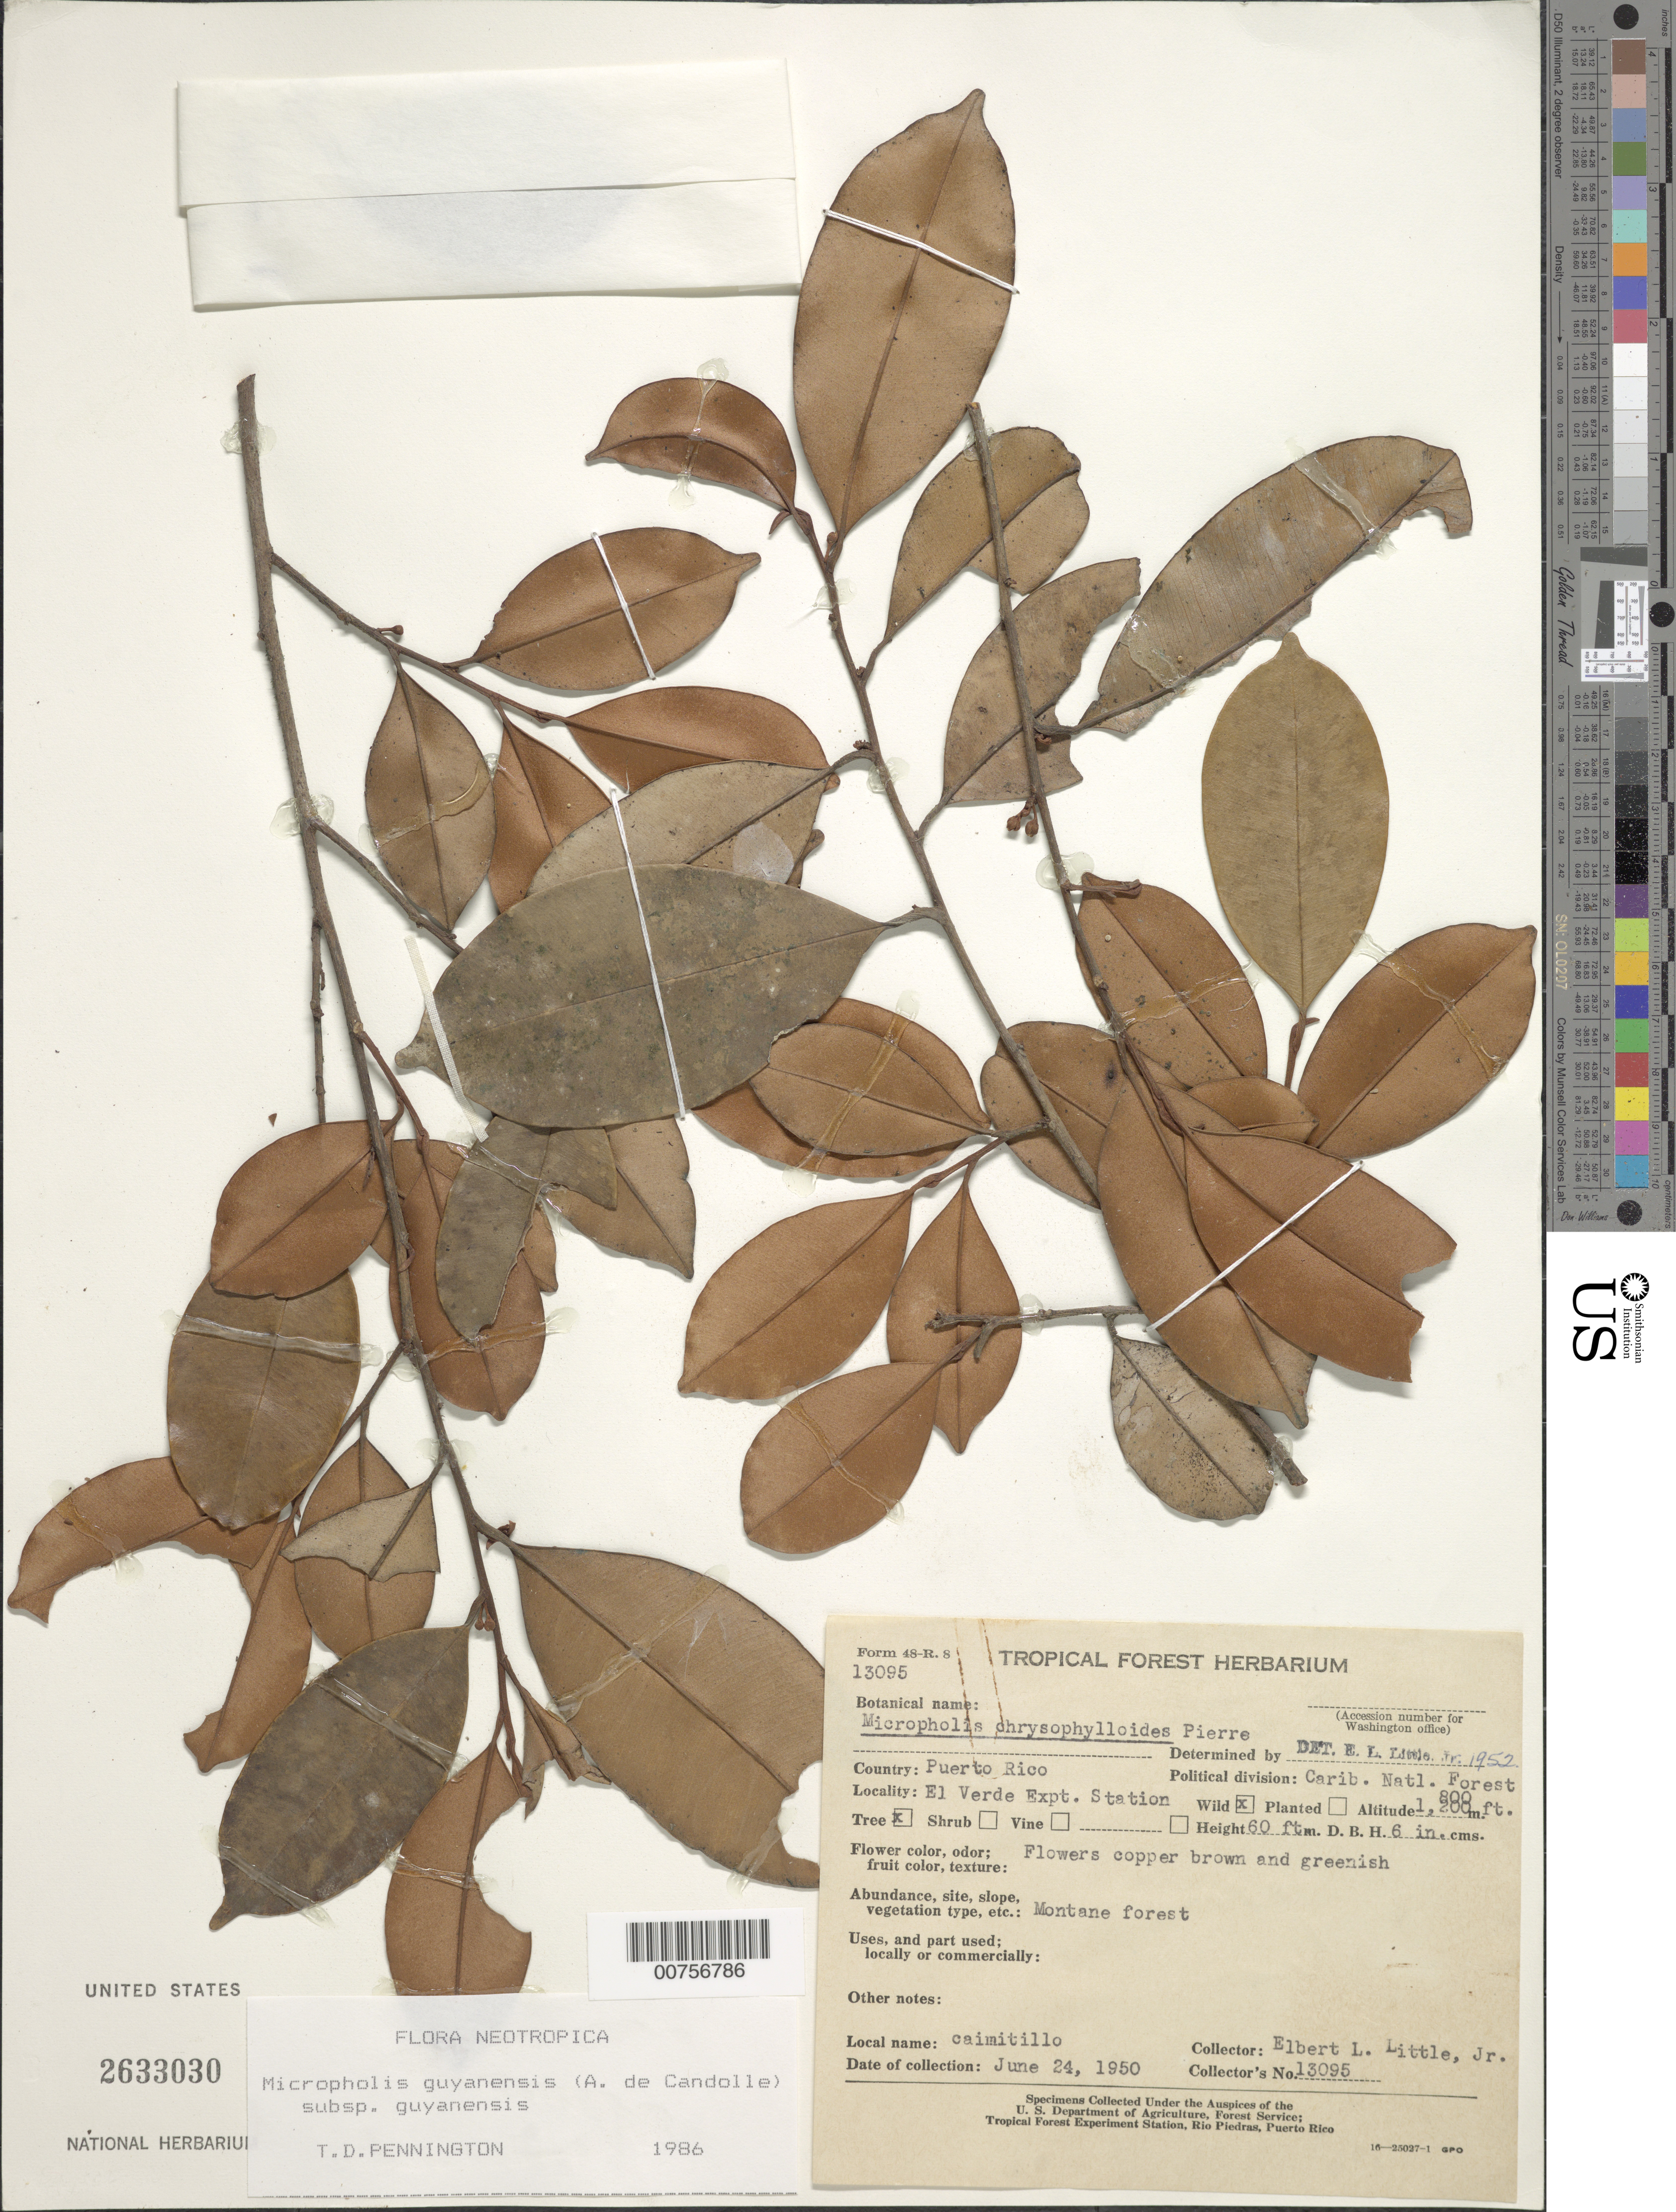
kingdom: Plantae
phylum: Tracheophyta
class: Magnoliopsida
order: Ericales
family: Sapotaceae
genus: Micropholis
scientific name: Micropholis guyanensis subsp. guyanensis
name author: (A. DC.) Pierre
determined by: Pennington, T. D., (K)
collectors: E. L. Little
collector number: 13095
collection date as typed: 24 Jun 1950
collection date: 1950-06-24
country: Puerto Rico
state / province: Río Grande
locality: El Verde Expt. Station. Caribbean National Forest.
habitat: Montane forest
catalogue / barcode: US 2633030